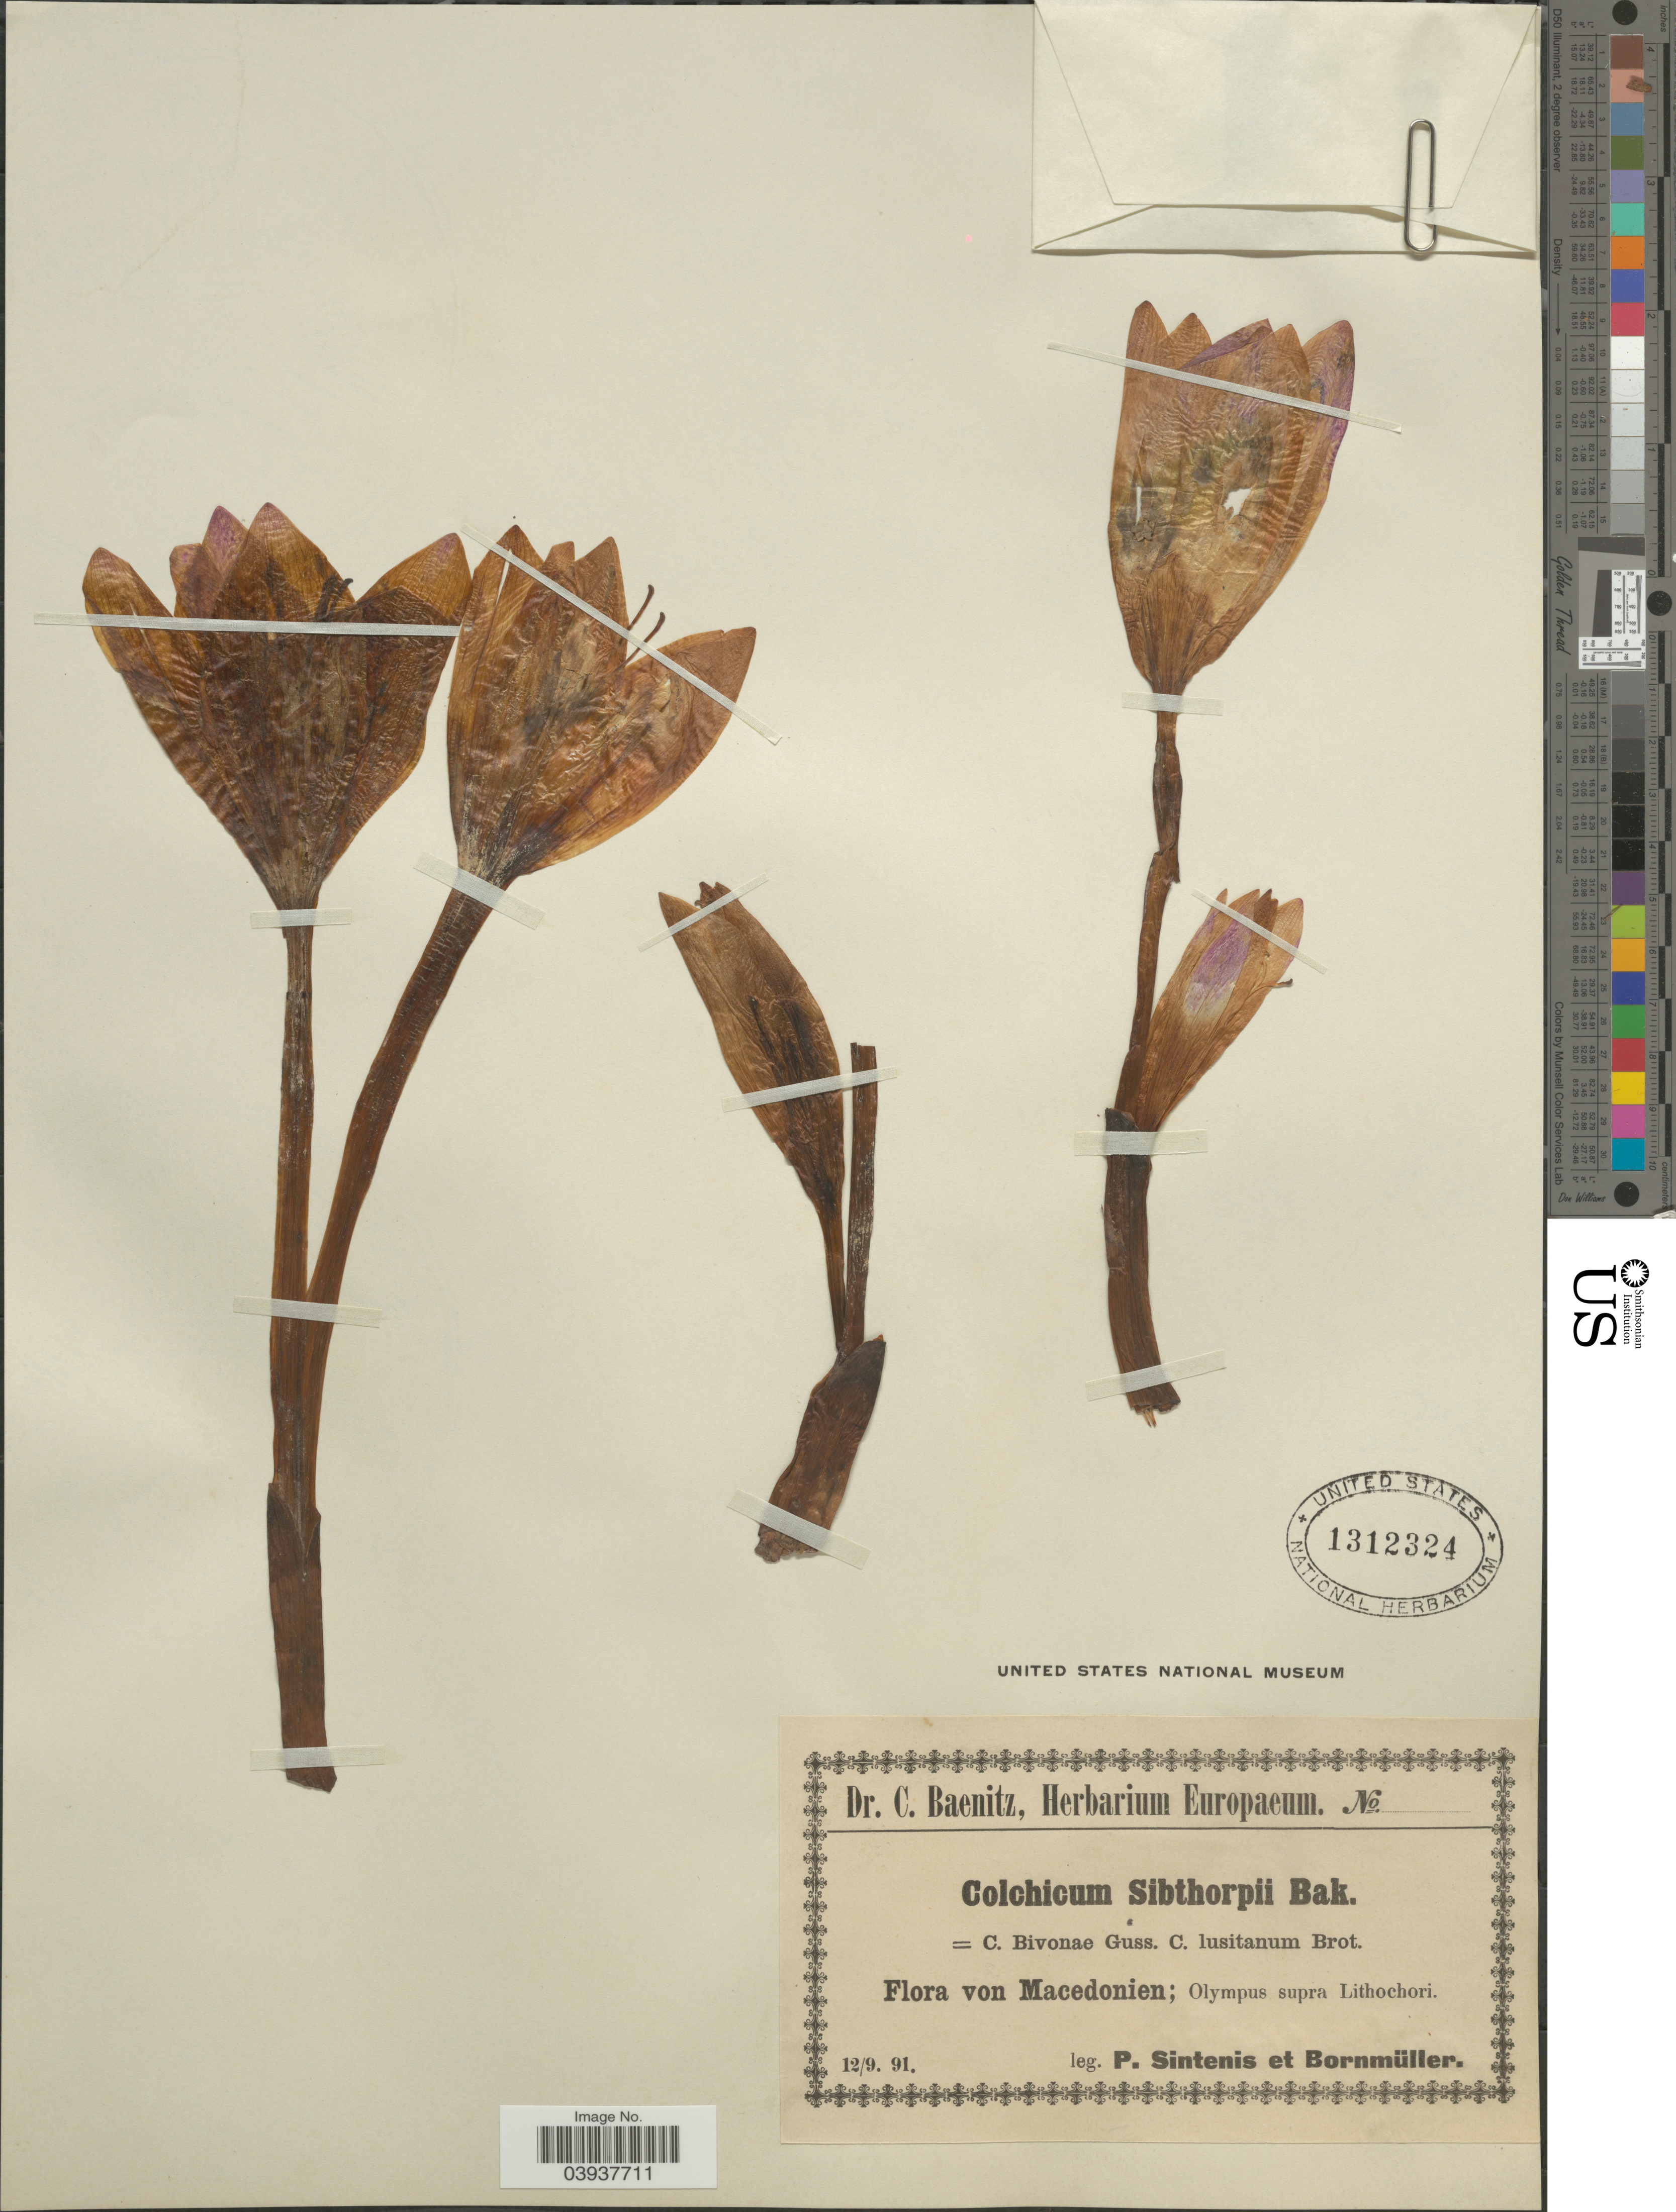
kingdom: Plantae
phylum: Tracheophyta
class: Liliopsida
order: Liliales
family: Colchicaceae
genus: Colchicum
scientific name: Colchicum sibthorpii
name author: Baker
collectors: P. Sintenis & Bornmüller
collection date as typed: Transcribed d/m/y: 12/9/91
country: North Macedonia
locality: Macedonien; Olympus supra Litchochori.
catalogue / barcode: US 1312324